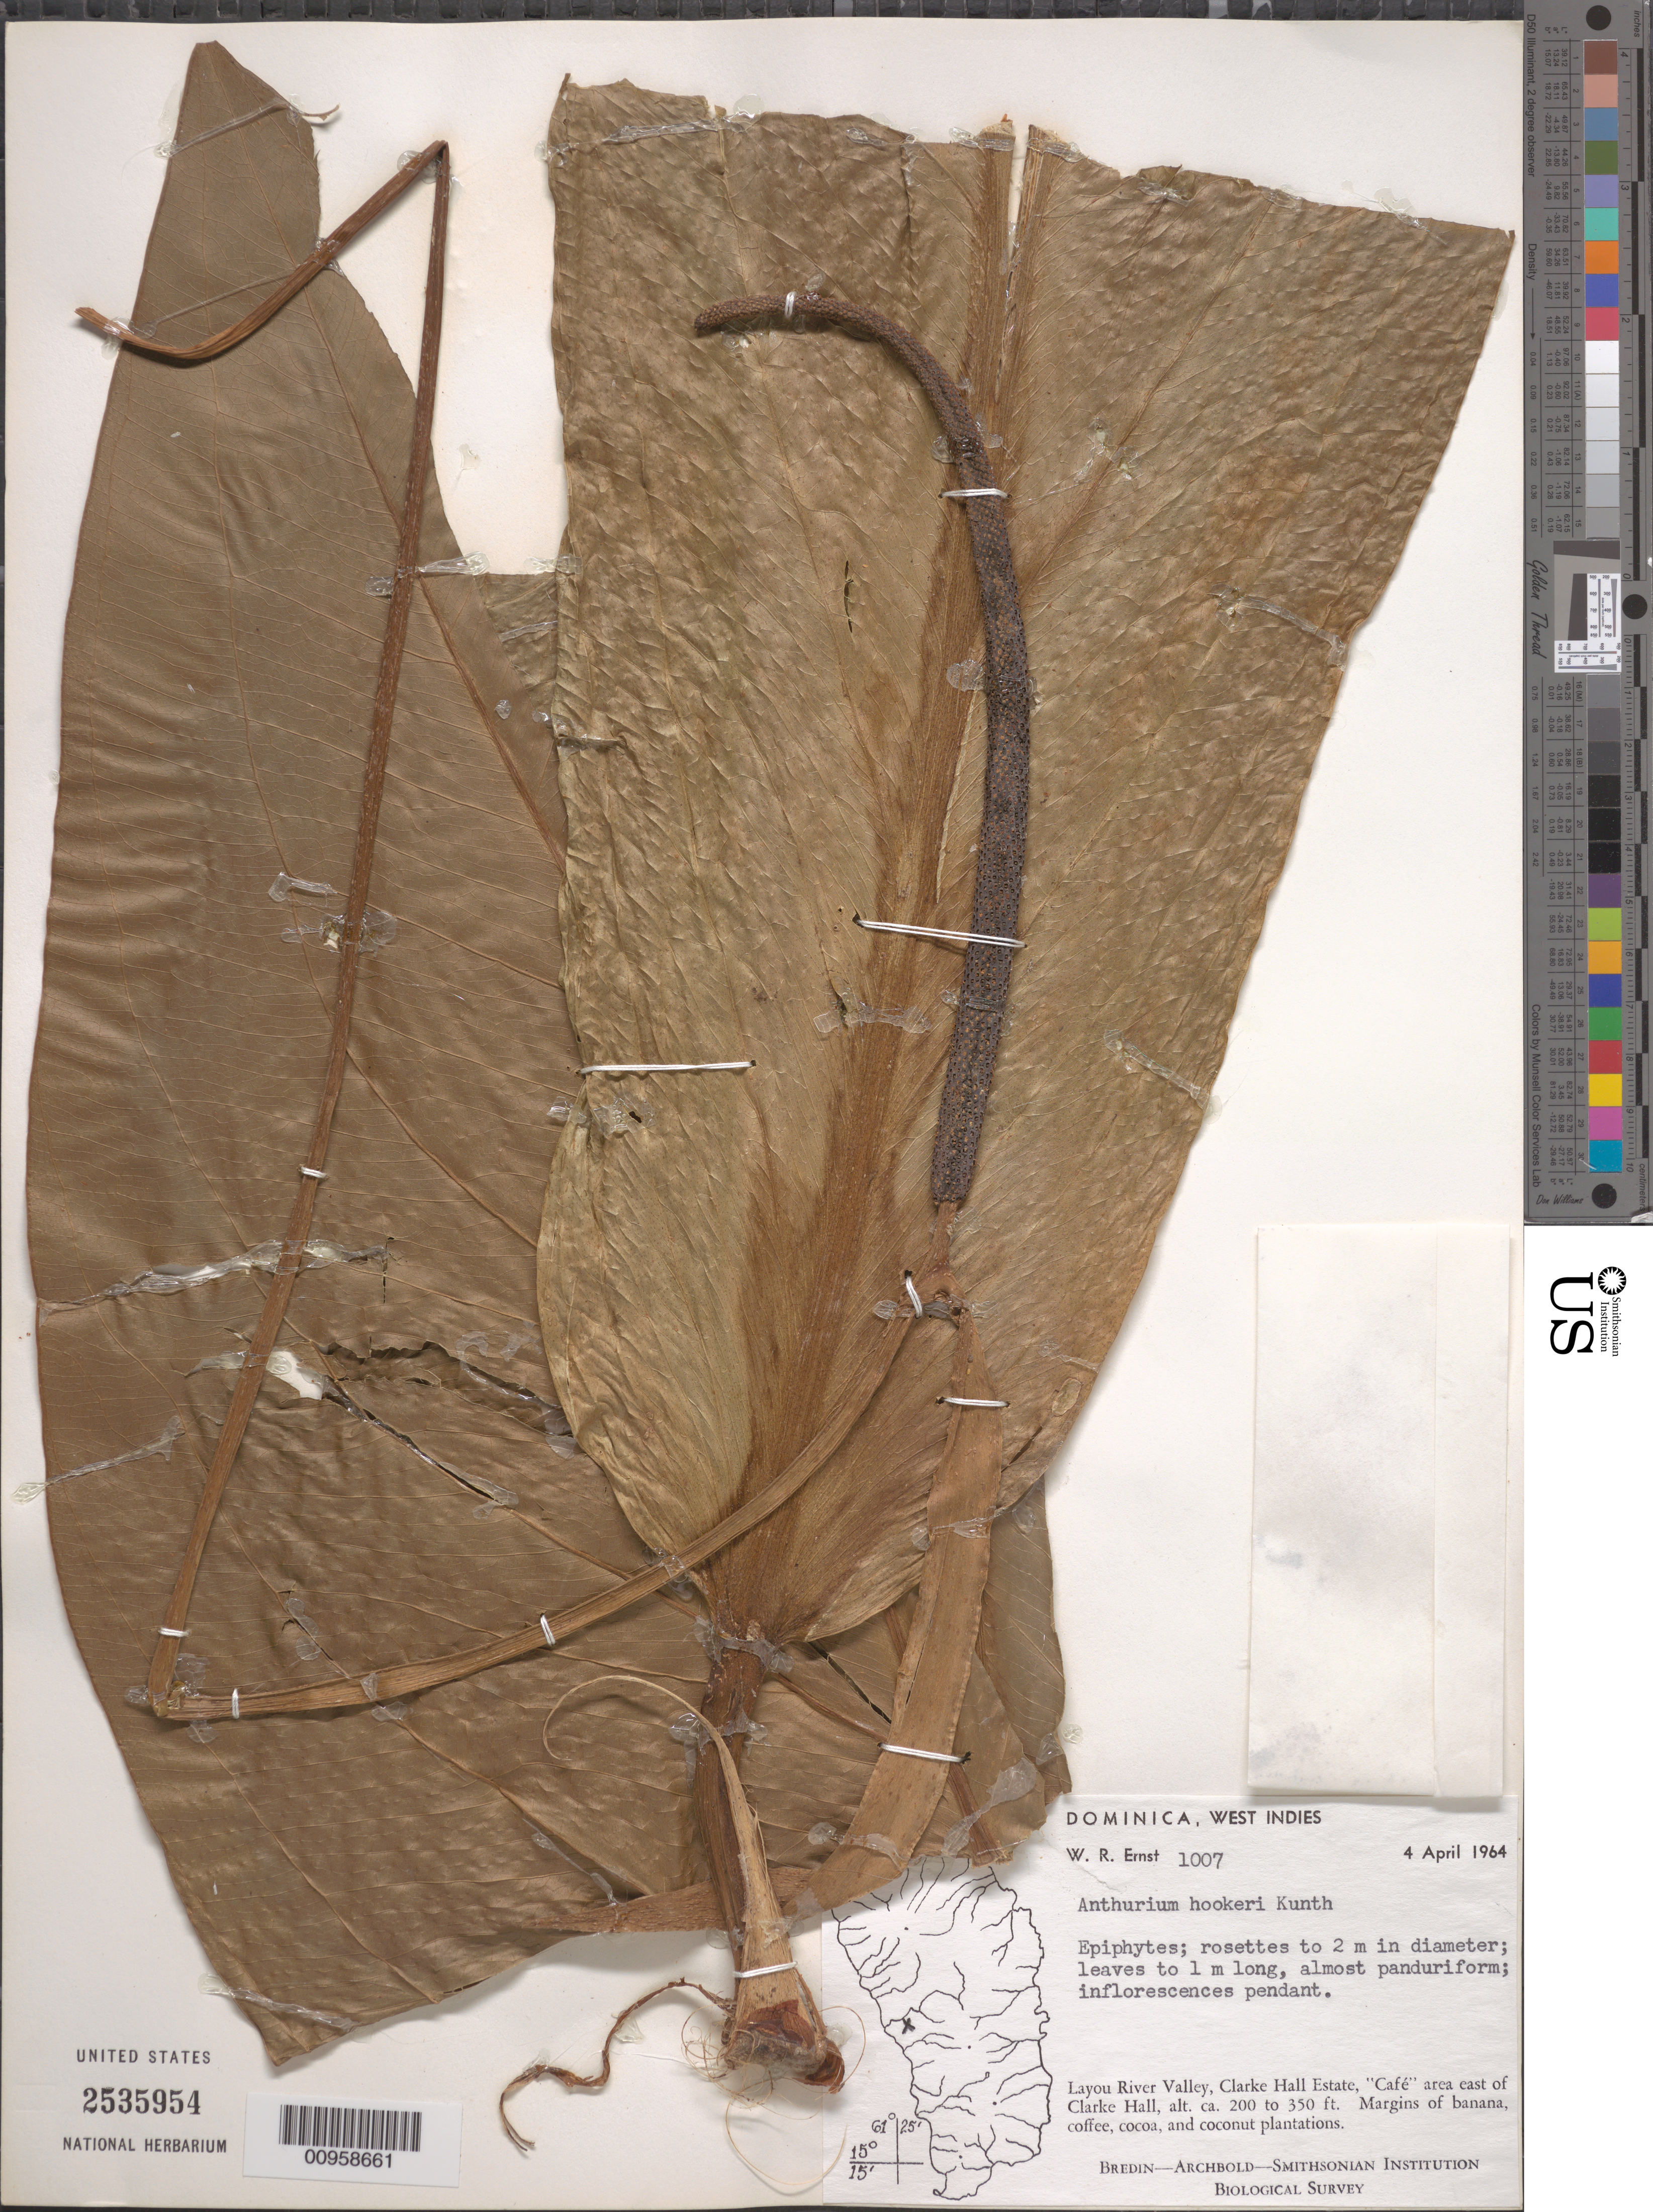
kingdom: Plantae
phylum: Tracheophyta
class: Liliopsida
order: Alismatales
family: Araceae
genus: Anthurium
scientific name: Anthurium hookeri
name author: Kunth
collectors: W. R. Ernst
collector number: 1007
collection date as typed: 04 Apr 1964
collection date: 1964-04-04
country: Dominica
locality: Layou River Valley, Clarke Hall Estate, "Café" area east of Clarke Hall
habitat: Margins of banana, coffee, cocoa, and coconut plantations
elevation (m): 61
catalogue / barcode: US 2535954